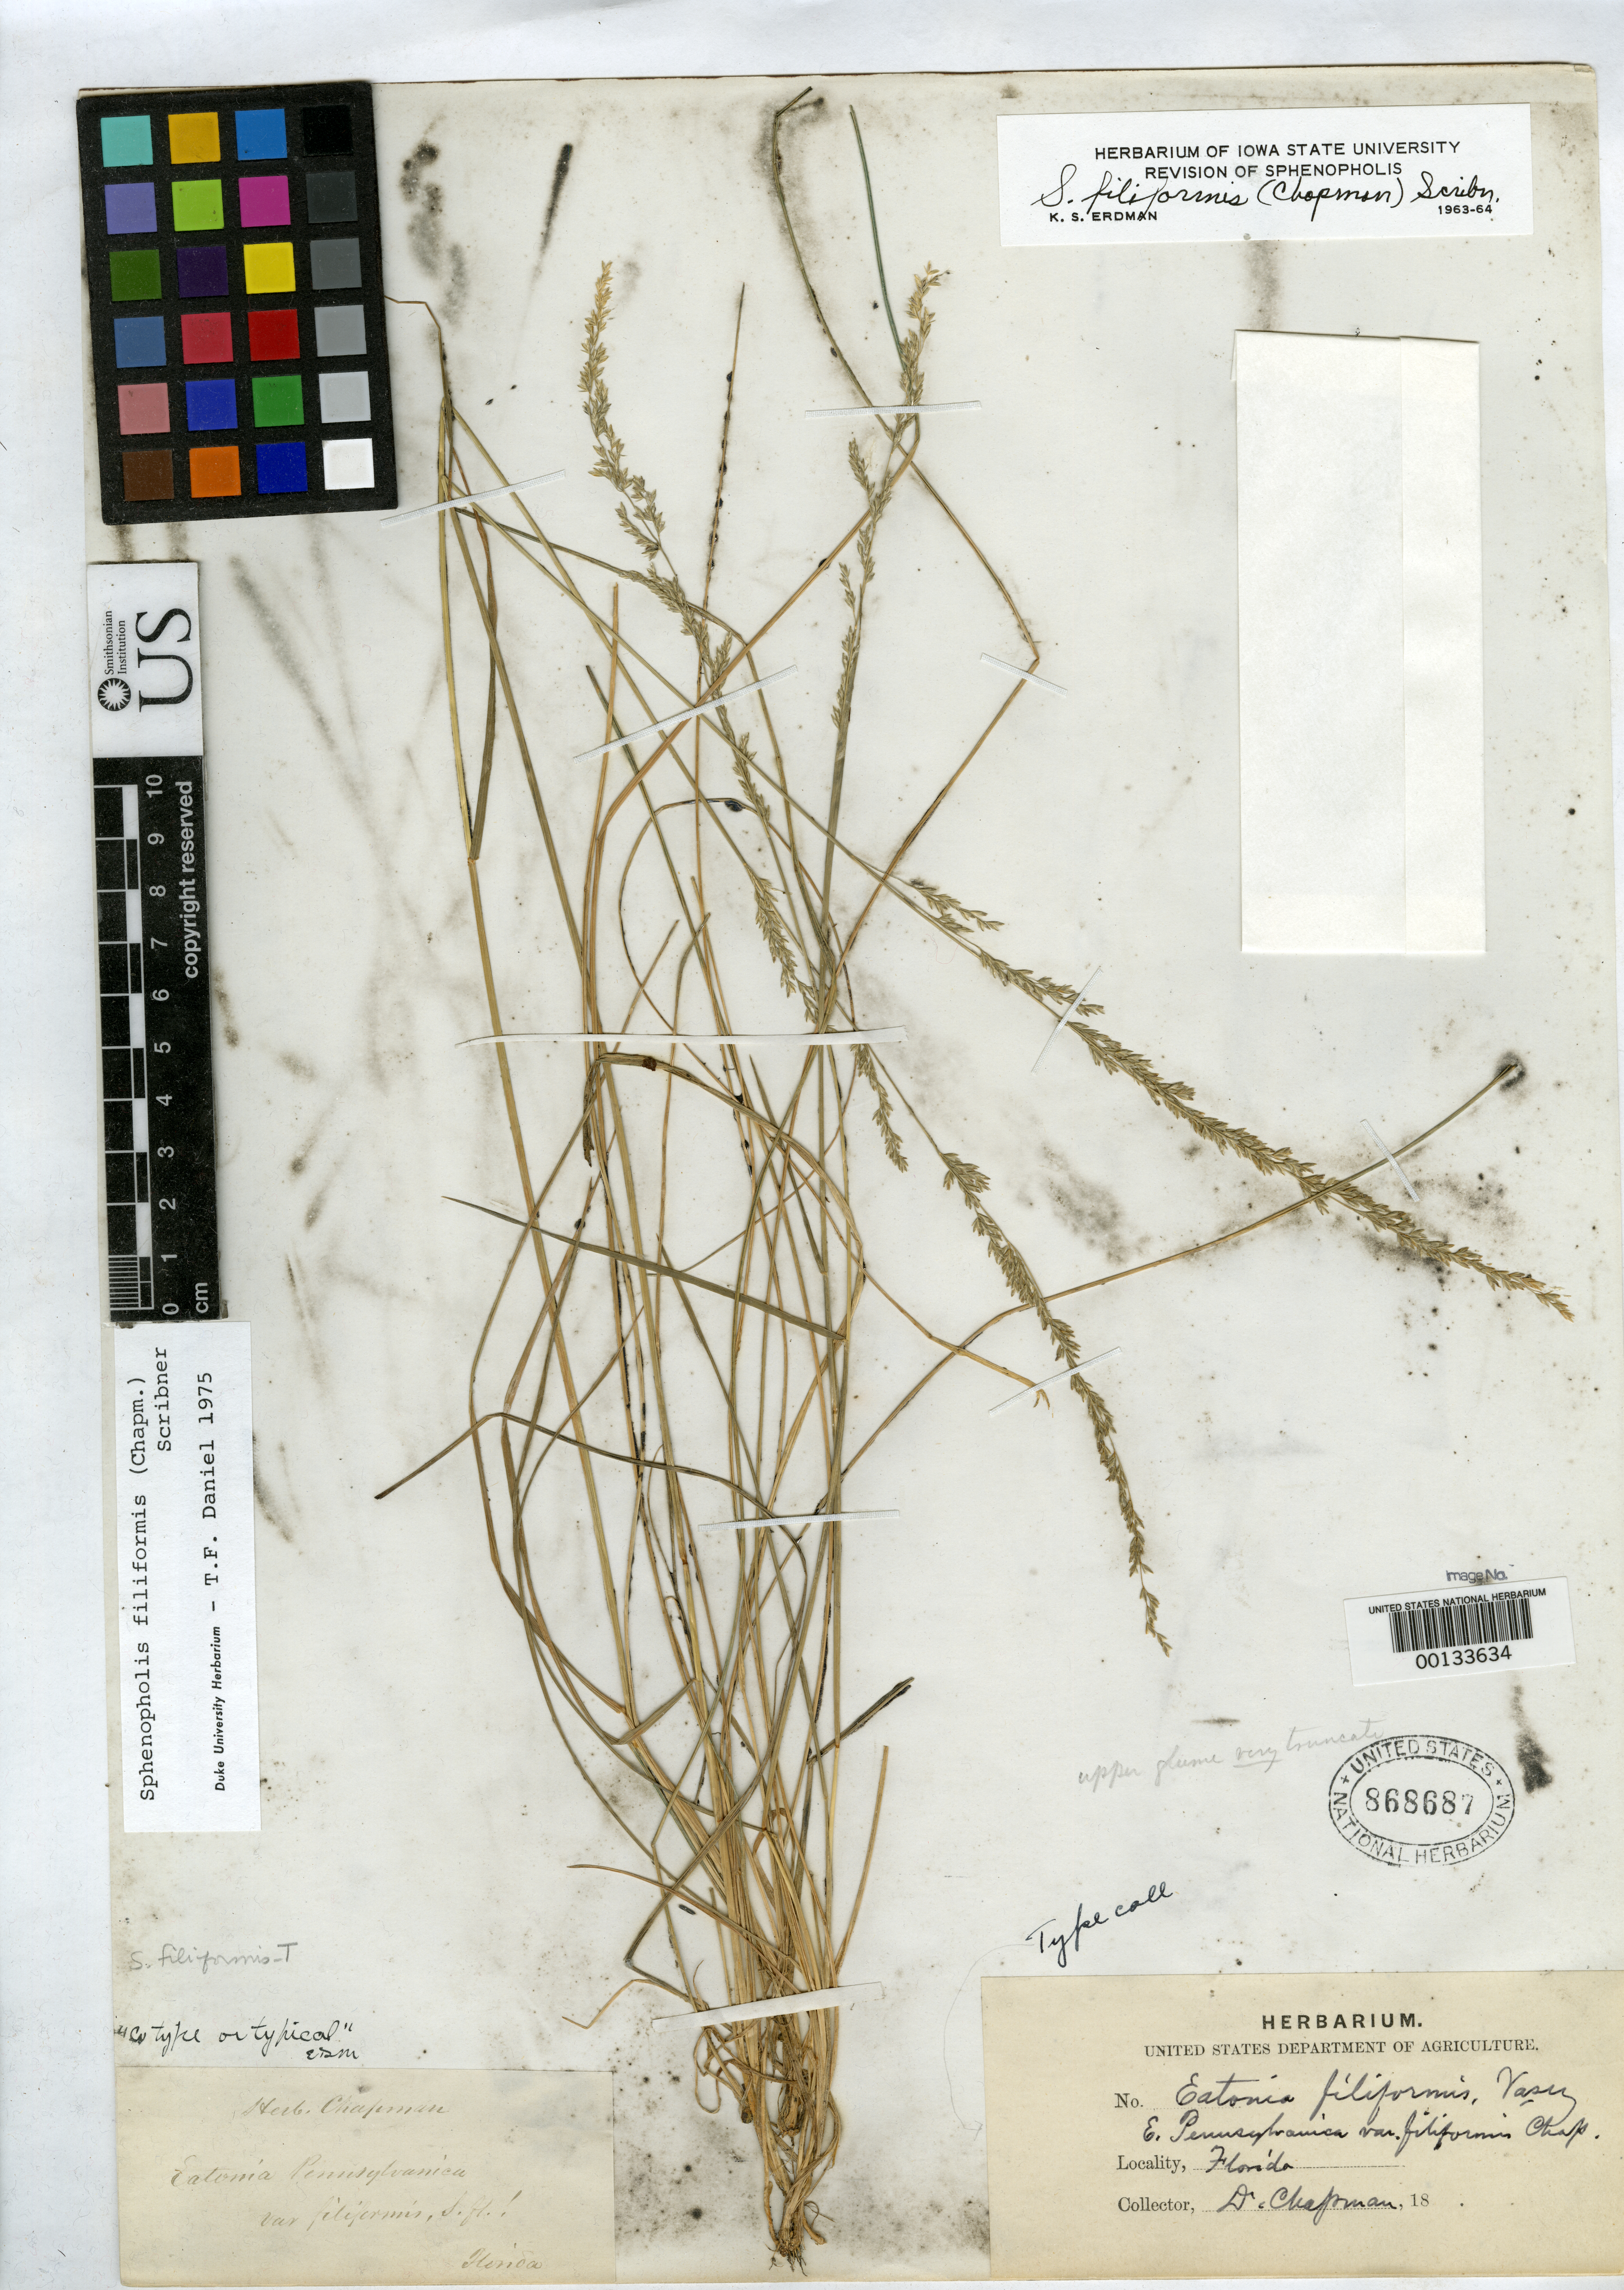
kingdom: Plantae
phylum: Tracheophyta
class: Liliopsida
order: Poales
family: Poaceae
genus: Eatonia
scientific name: Eatonia pennsylvanica var. filiformis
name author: Chapm.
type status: Syntype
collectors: A. W. Chapman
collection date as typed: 18--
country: United States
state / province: Florida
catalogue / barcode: US 868687